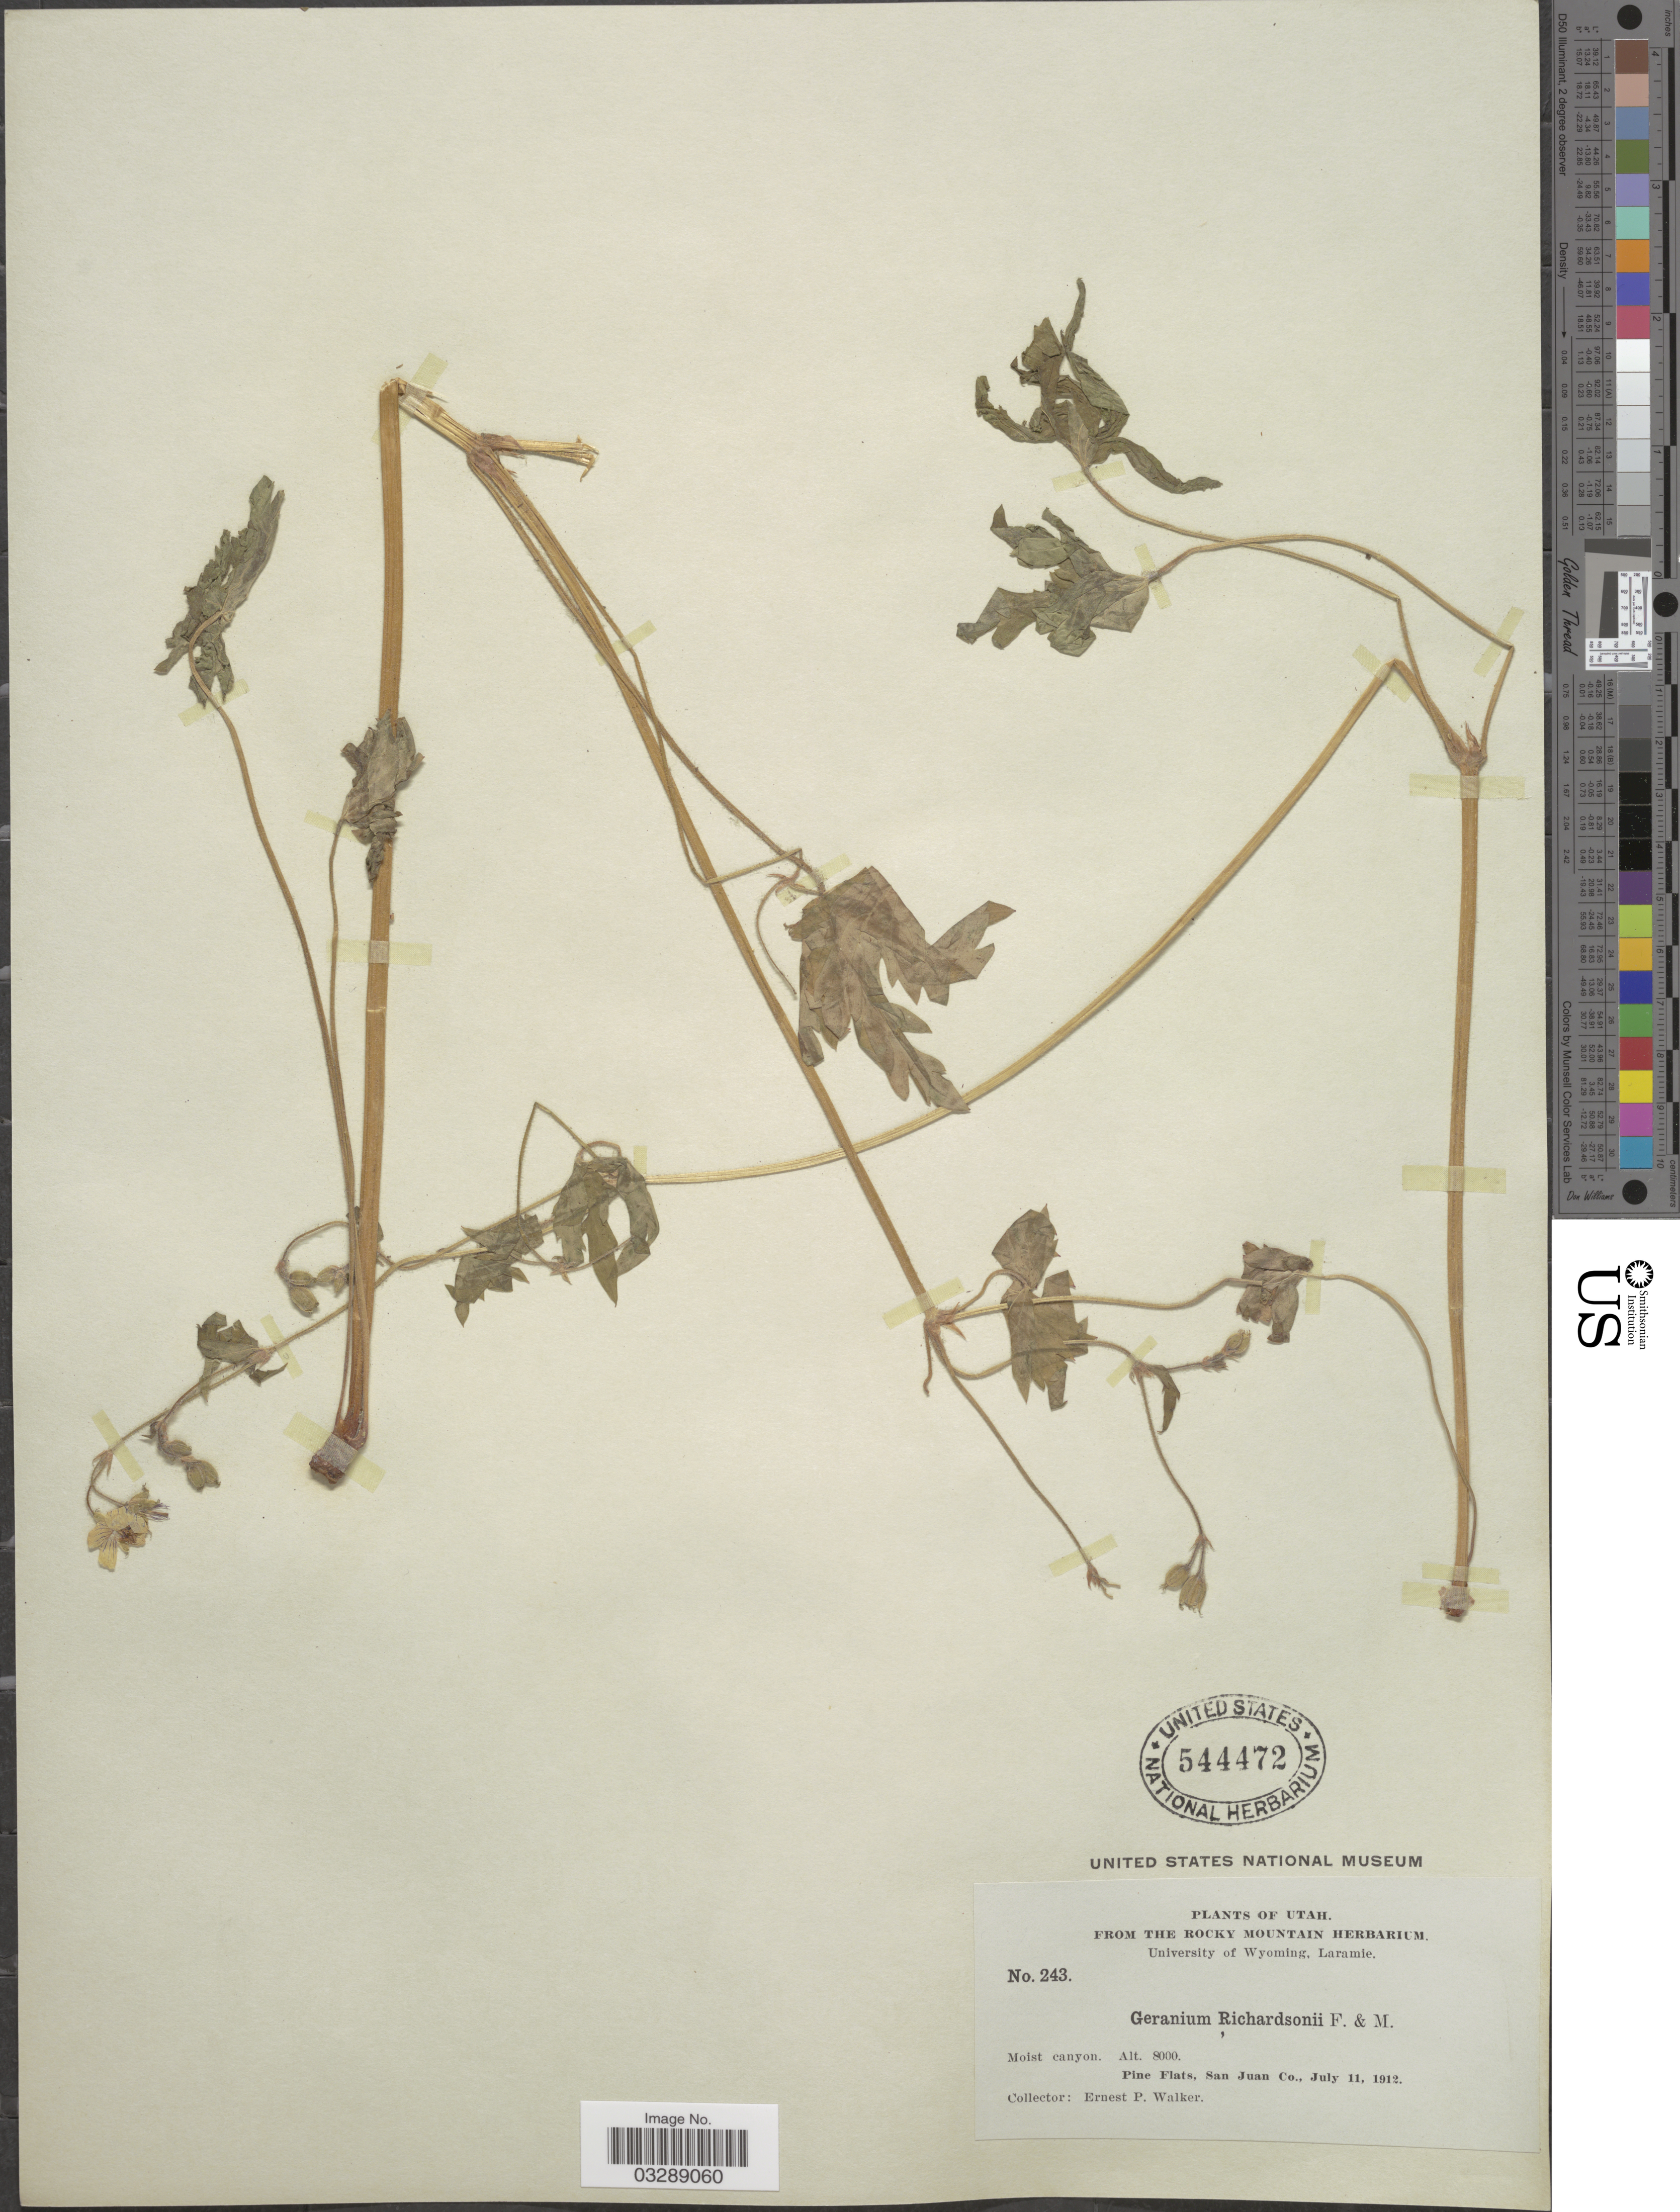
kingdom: Plantae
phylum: Tracheophyta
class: Magnoliopsida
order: Geraniales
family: Geraniaceae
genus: Geranium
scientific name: Geranium richardsonii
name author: Fisch. & Trautv.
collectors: E. P. Walker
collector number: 243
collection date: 1912-07-11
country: United States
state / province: Utah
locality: Pine Flats, San Juan Co.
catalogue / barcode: US 544472